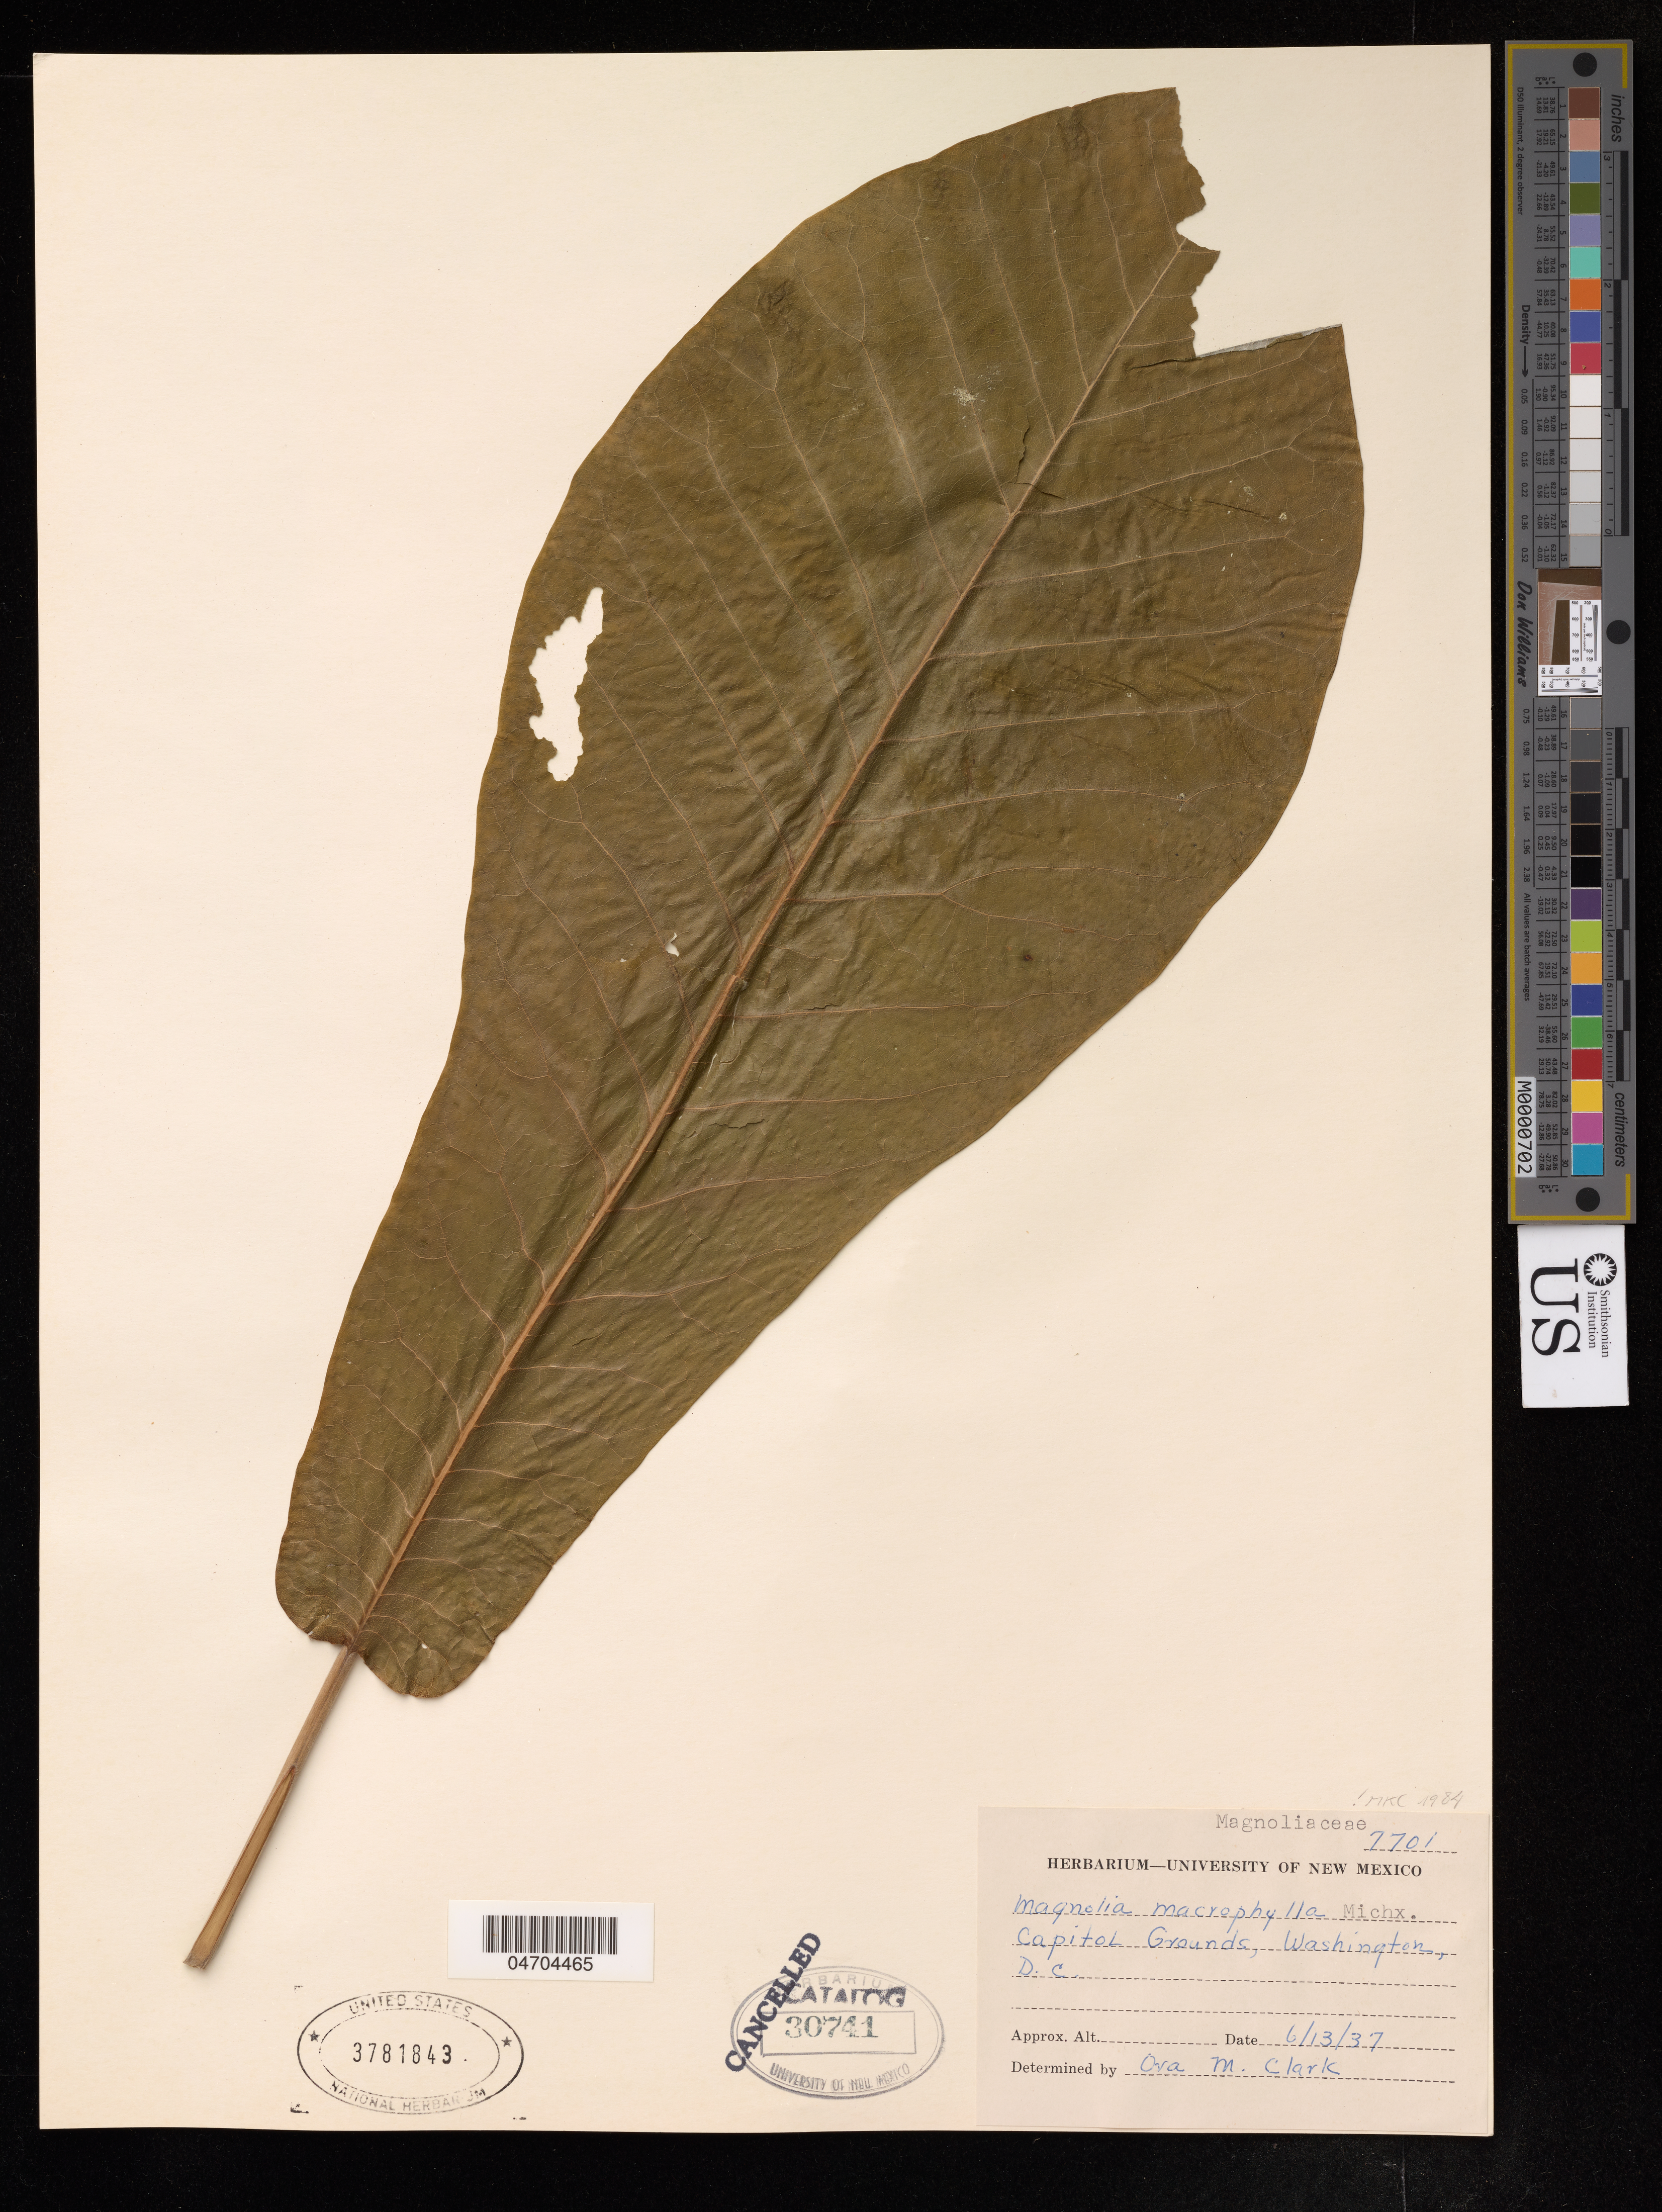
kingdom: Plantae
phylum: Tracheophyta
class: Magnoliopsida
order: Magnoliales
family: Magnoliaceae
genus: Magnolia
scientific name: Magnolia macrophylla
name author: Michx.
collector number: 7701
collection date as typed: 13 Jun 37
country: United States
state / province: Washington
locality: Capital Grounds.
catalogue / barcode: US 3781843